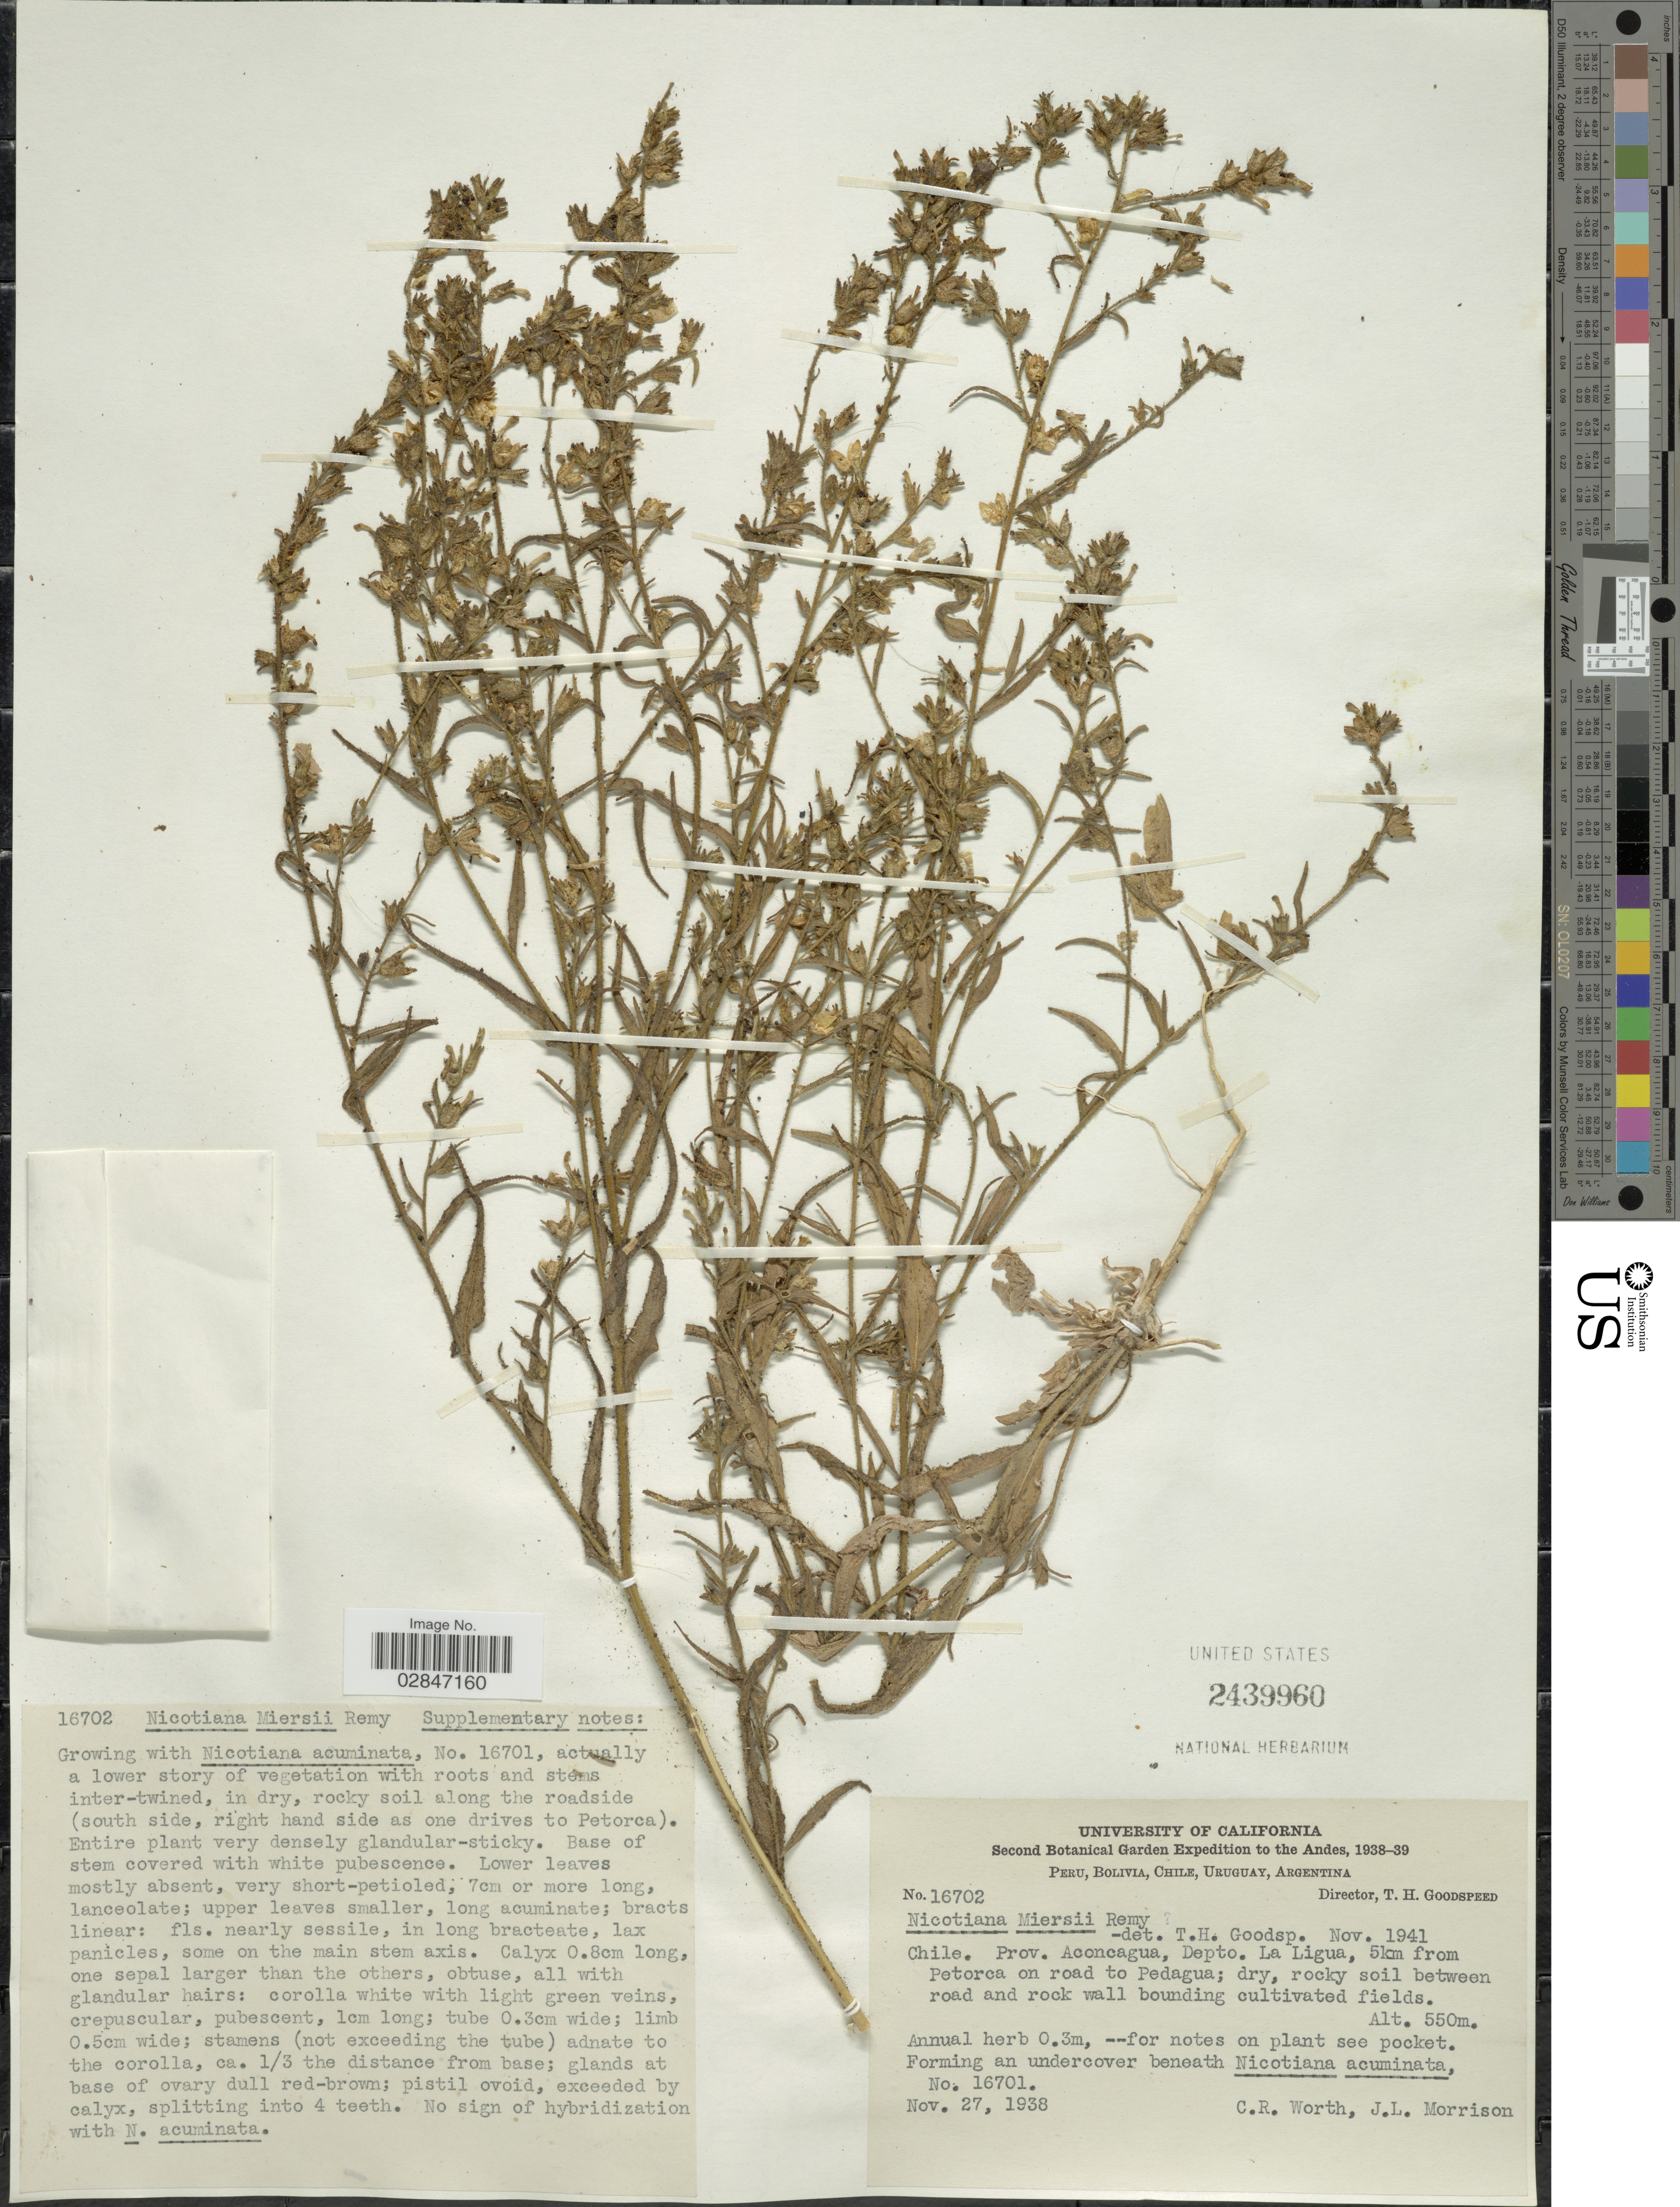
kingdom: Plantae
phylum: Tracheophyta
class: Magnoliopsida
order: Solanales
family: Solanaceae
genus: Nicotiana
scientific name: Nicotiana miersii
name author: J. Rémy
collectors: C. R. Worth & J. Morrison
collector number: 16702/16701?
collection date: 1938-11-27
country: Chile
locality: The Andes, Prov. Aconcagua, Depto. La Ligua, 5km from Petorca on road to Pedagua.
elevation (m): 550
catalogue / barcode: US 2439960